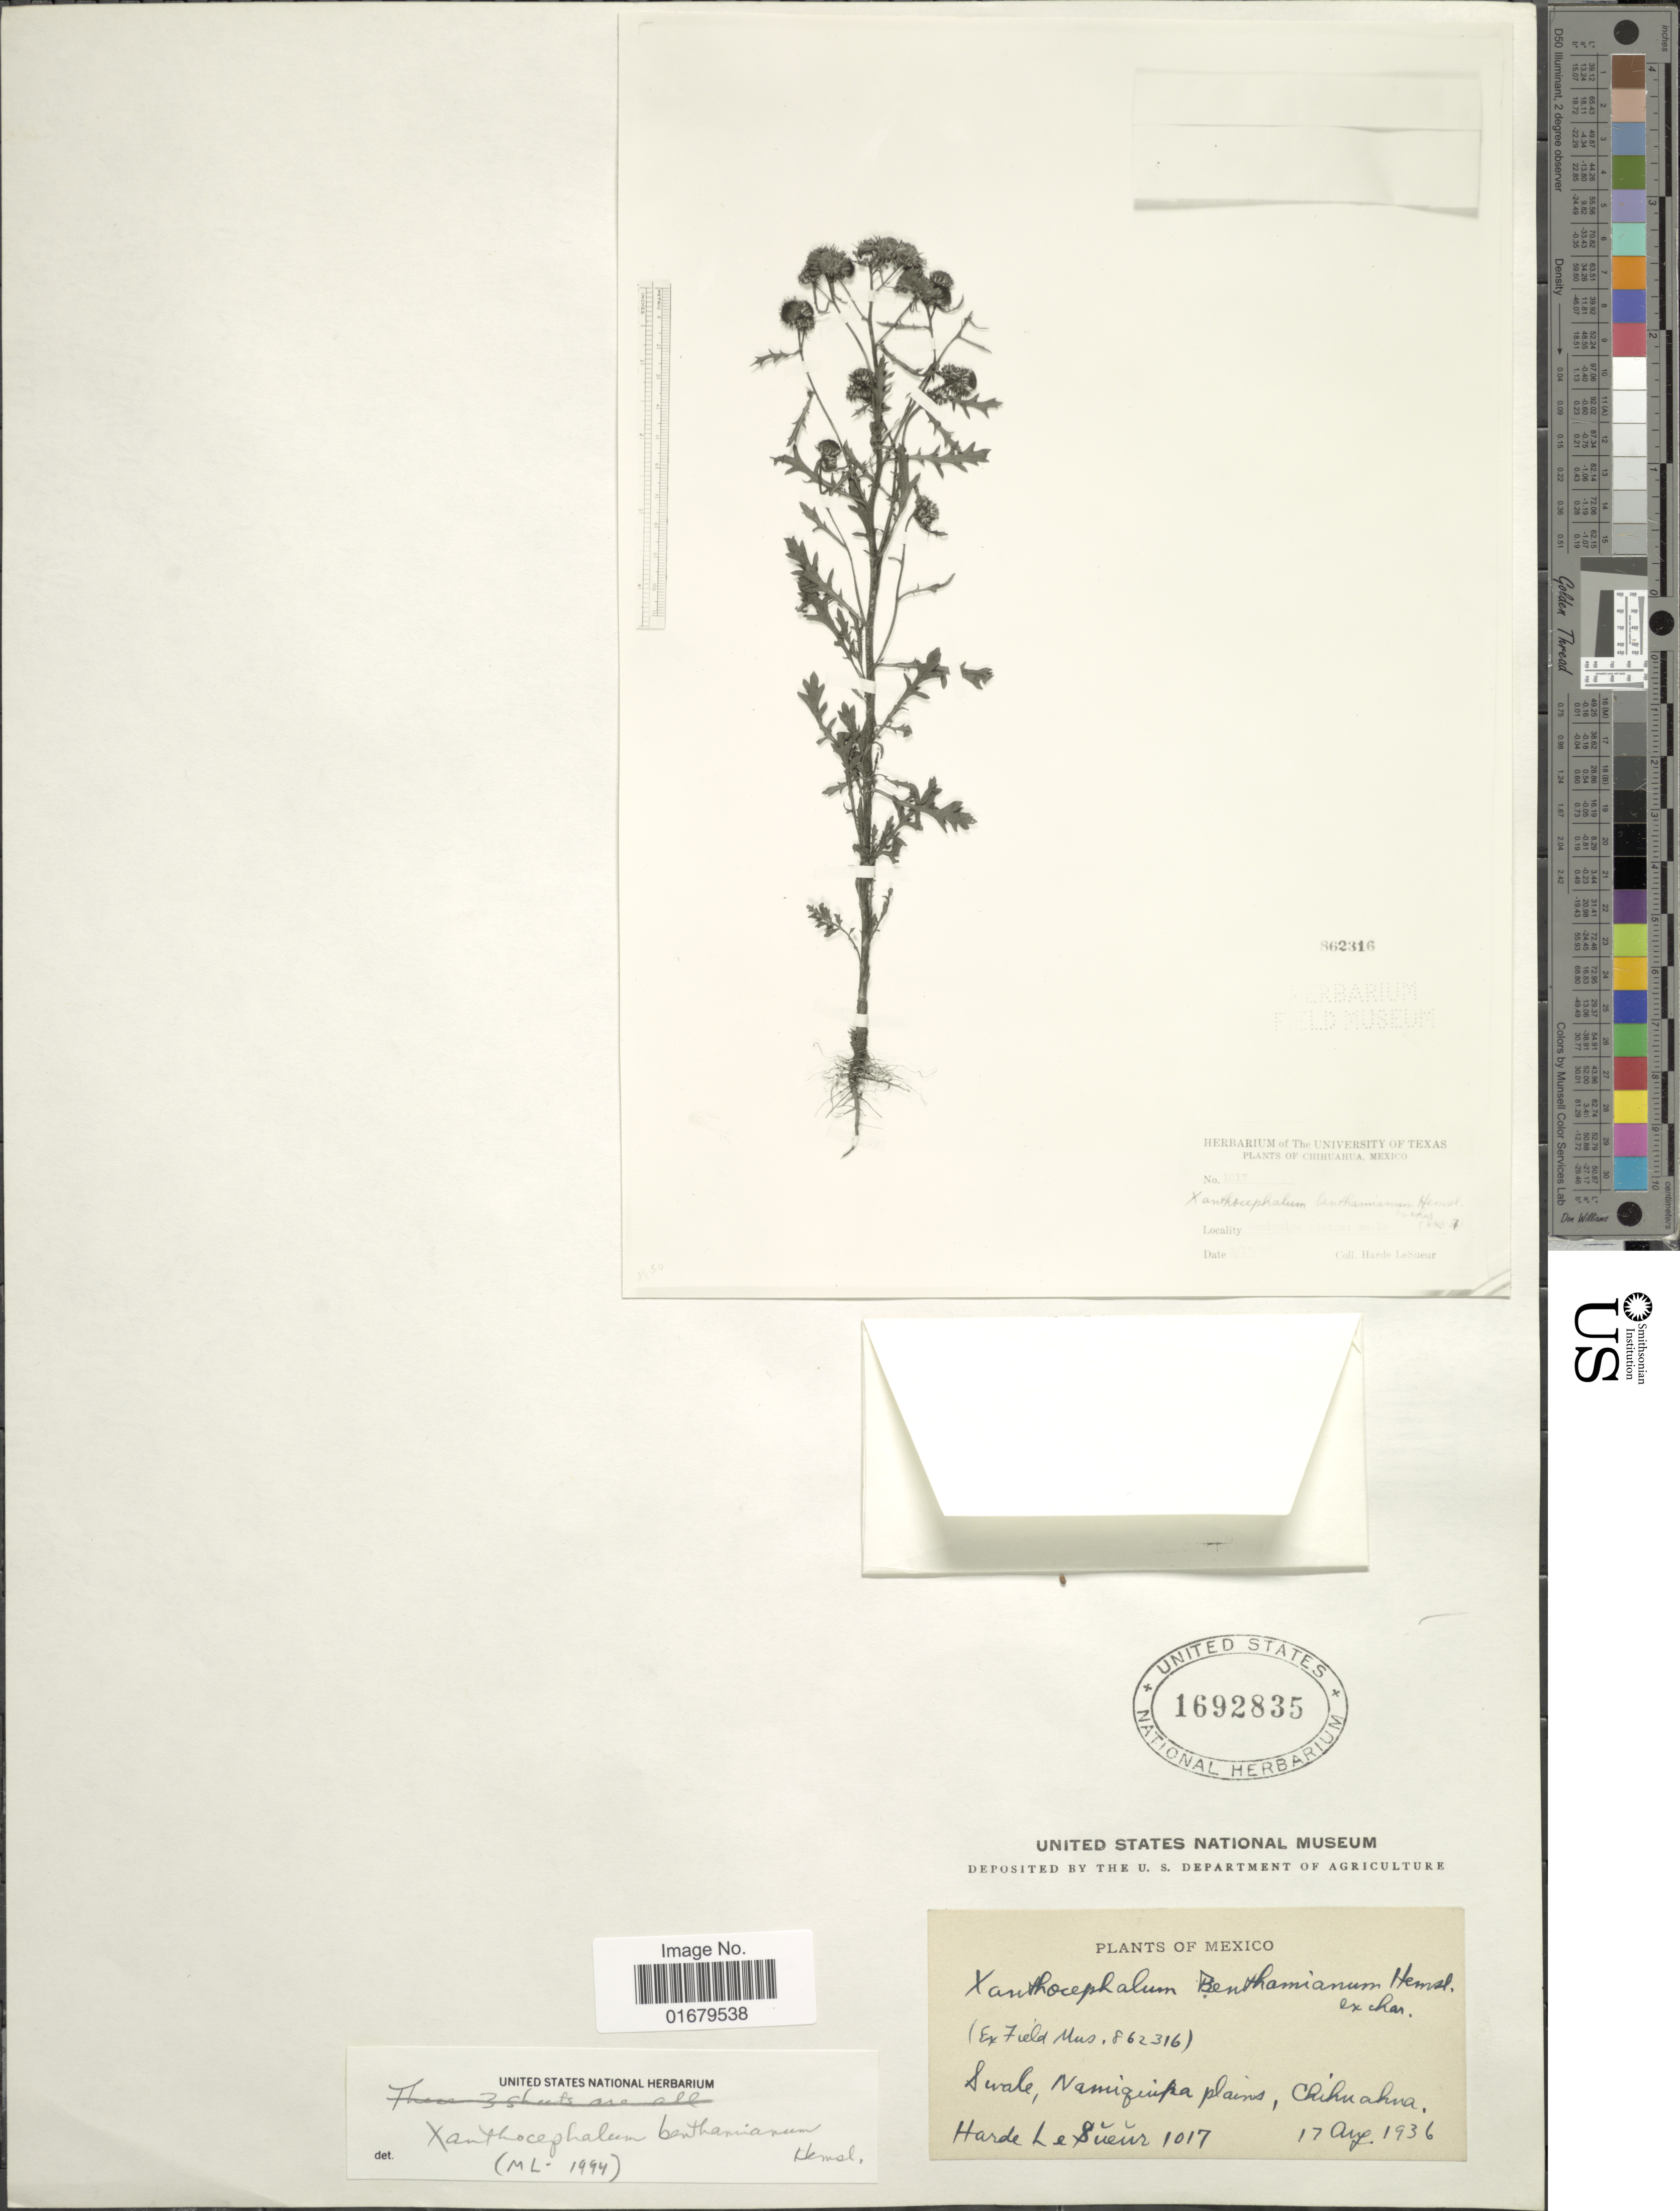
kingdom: Plantae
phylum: Tracheophyta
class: Magnoliopsida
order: Asterales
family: Asteraceae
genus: Xanthocephalum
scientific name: Xanthocephalum benthamianum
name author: Hemsl.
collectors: H. LeSueur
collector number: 1017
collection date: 1936-08-17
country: Mexico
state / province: Chihuahua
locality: Swale, Namiguipa plains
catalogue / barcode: US 1692835